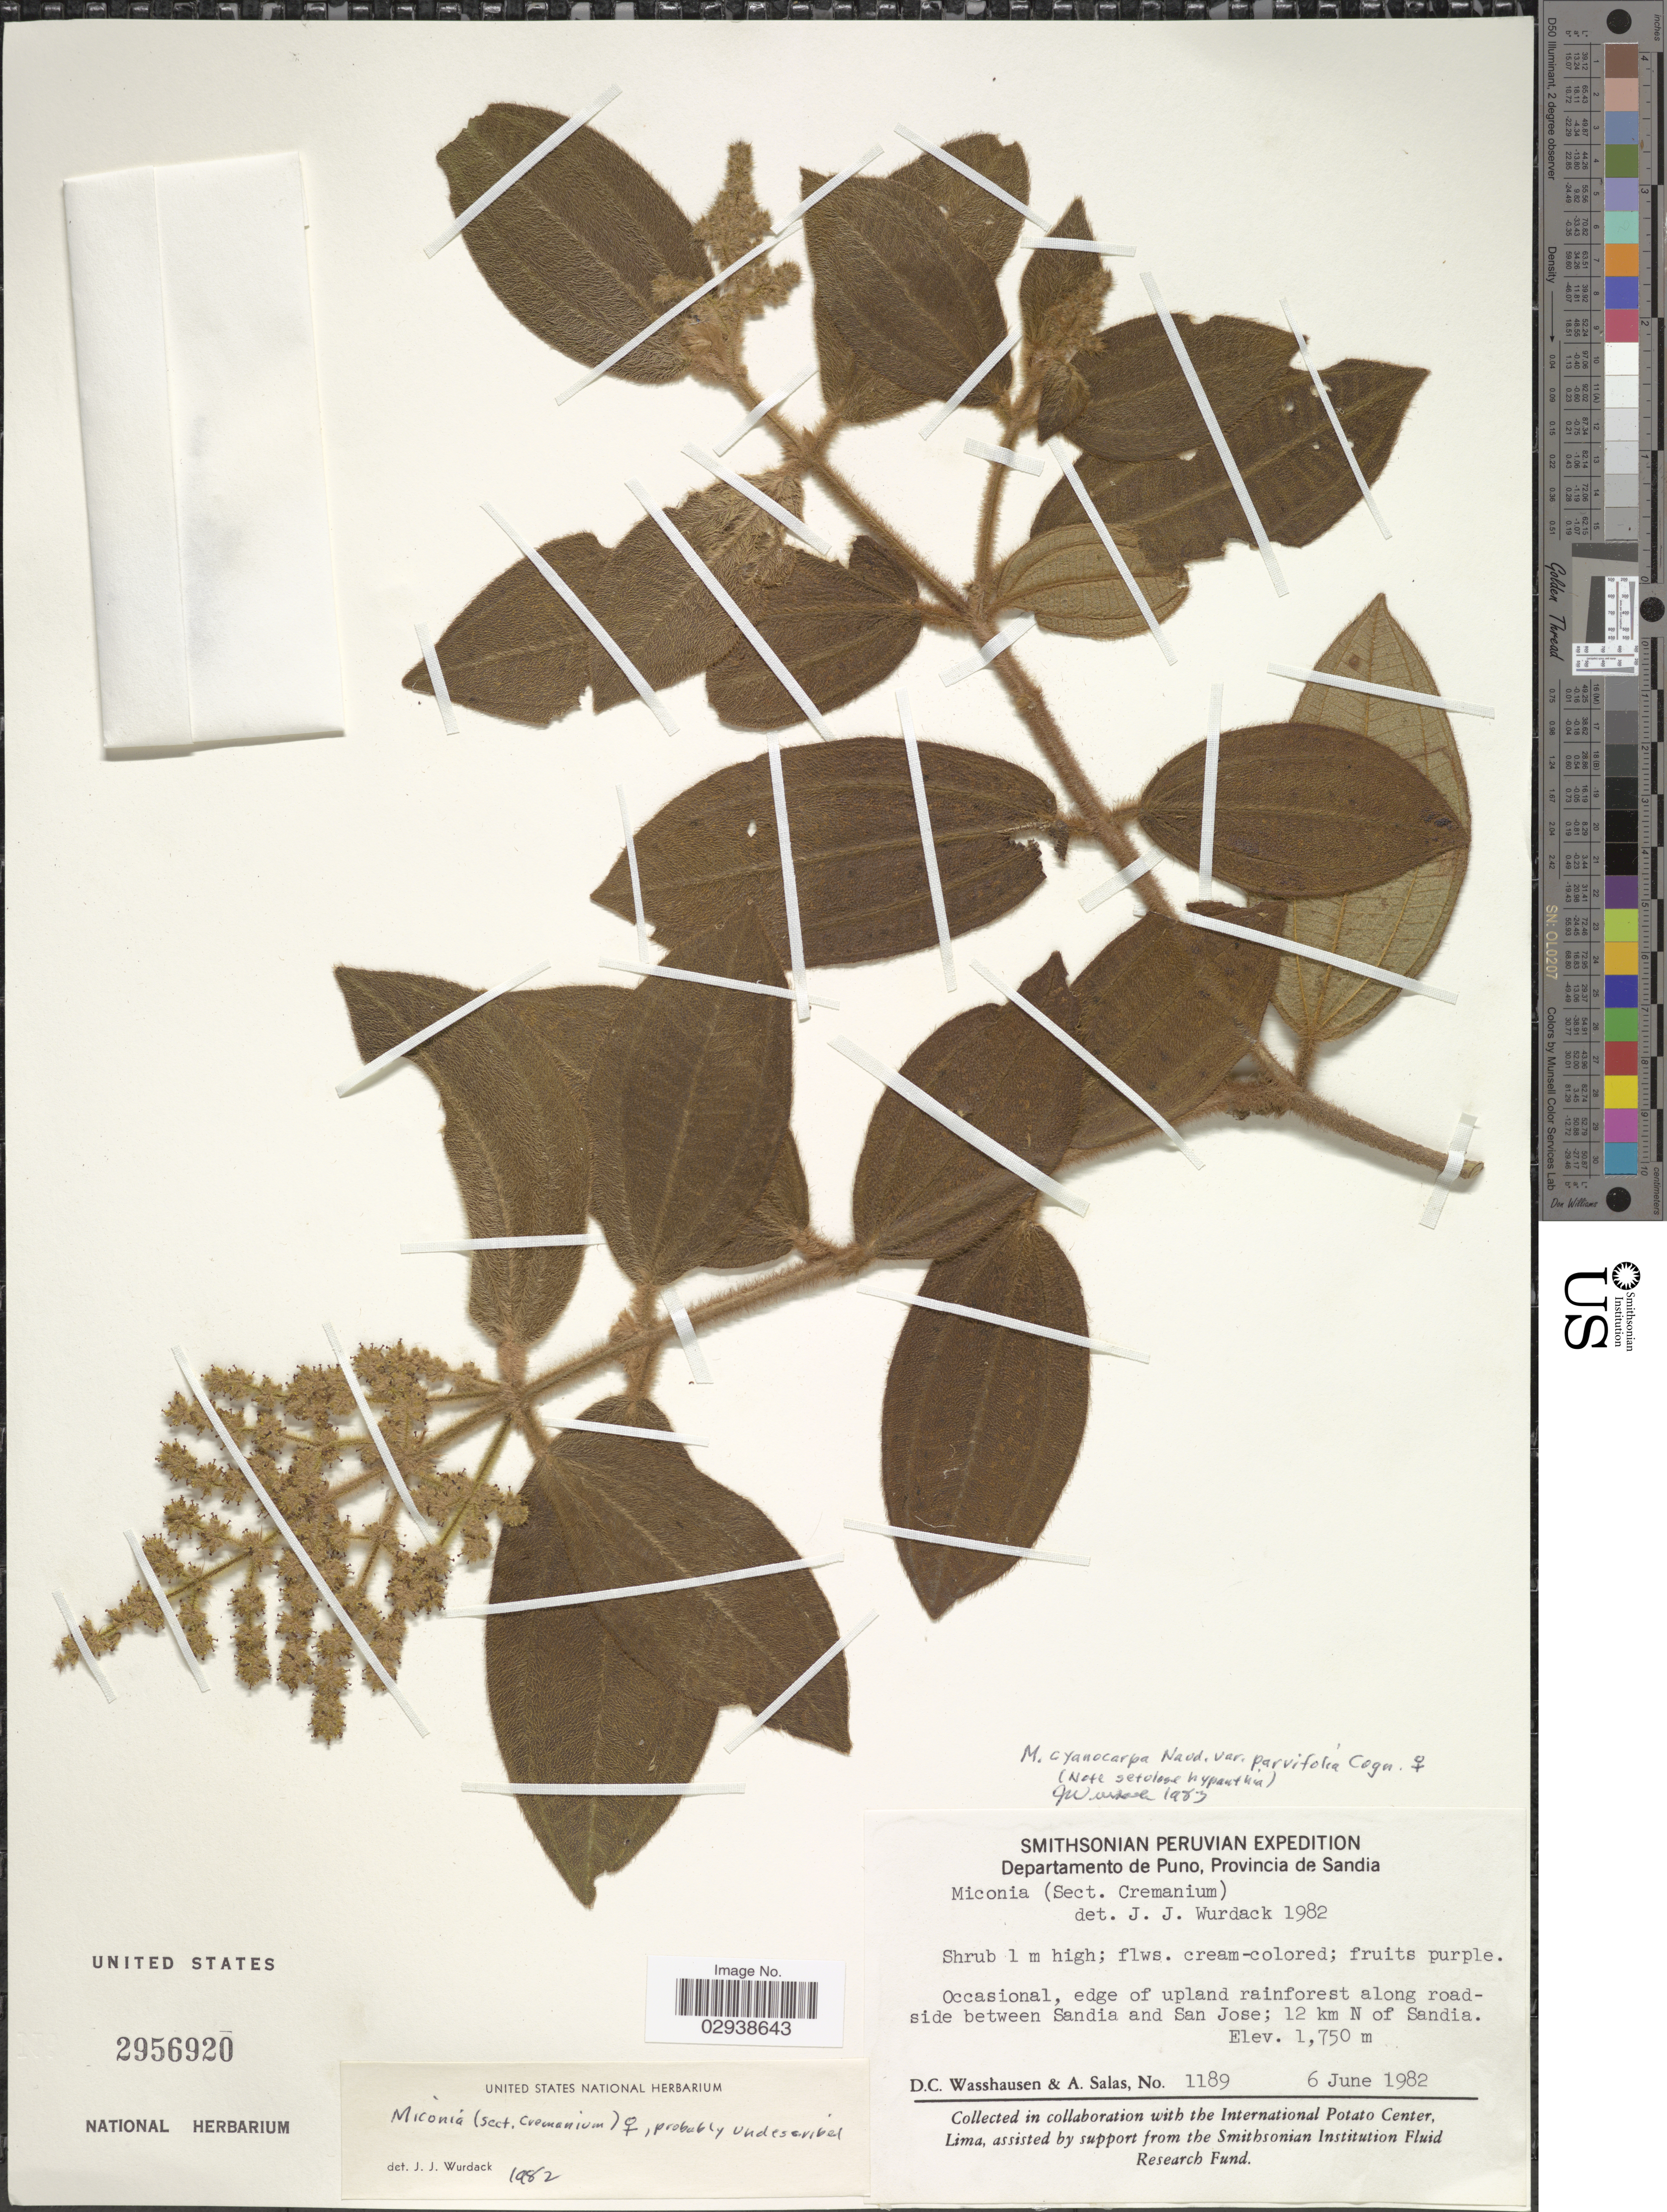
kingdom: Plantae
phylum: Tracheophyta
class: Magnoliopsida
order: Myrtales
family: Melastomataceae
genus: Miconia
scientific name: Miconia cyanocarpa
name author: Naudin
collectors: D. C. Wasshausen & A. Salas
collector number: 1189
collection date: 1982-06-06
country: Peru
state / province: Puno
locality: Departamento Puno, Provincia de Sandia, edge of upland rainforest along roadside between Sandia and San Jose; 12 km N of Sandia.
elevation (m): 1750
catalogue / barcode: US 2956920